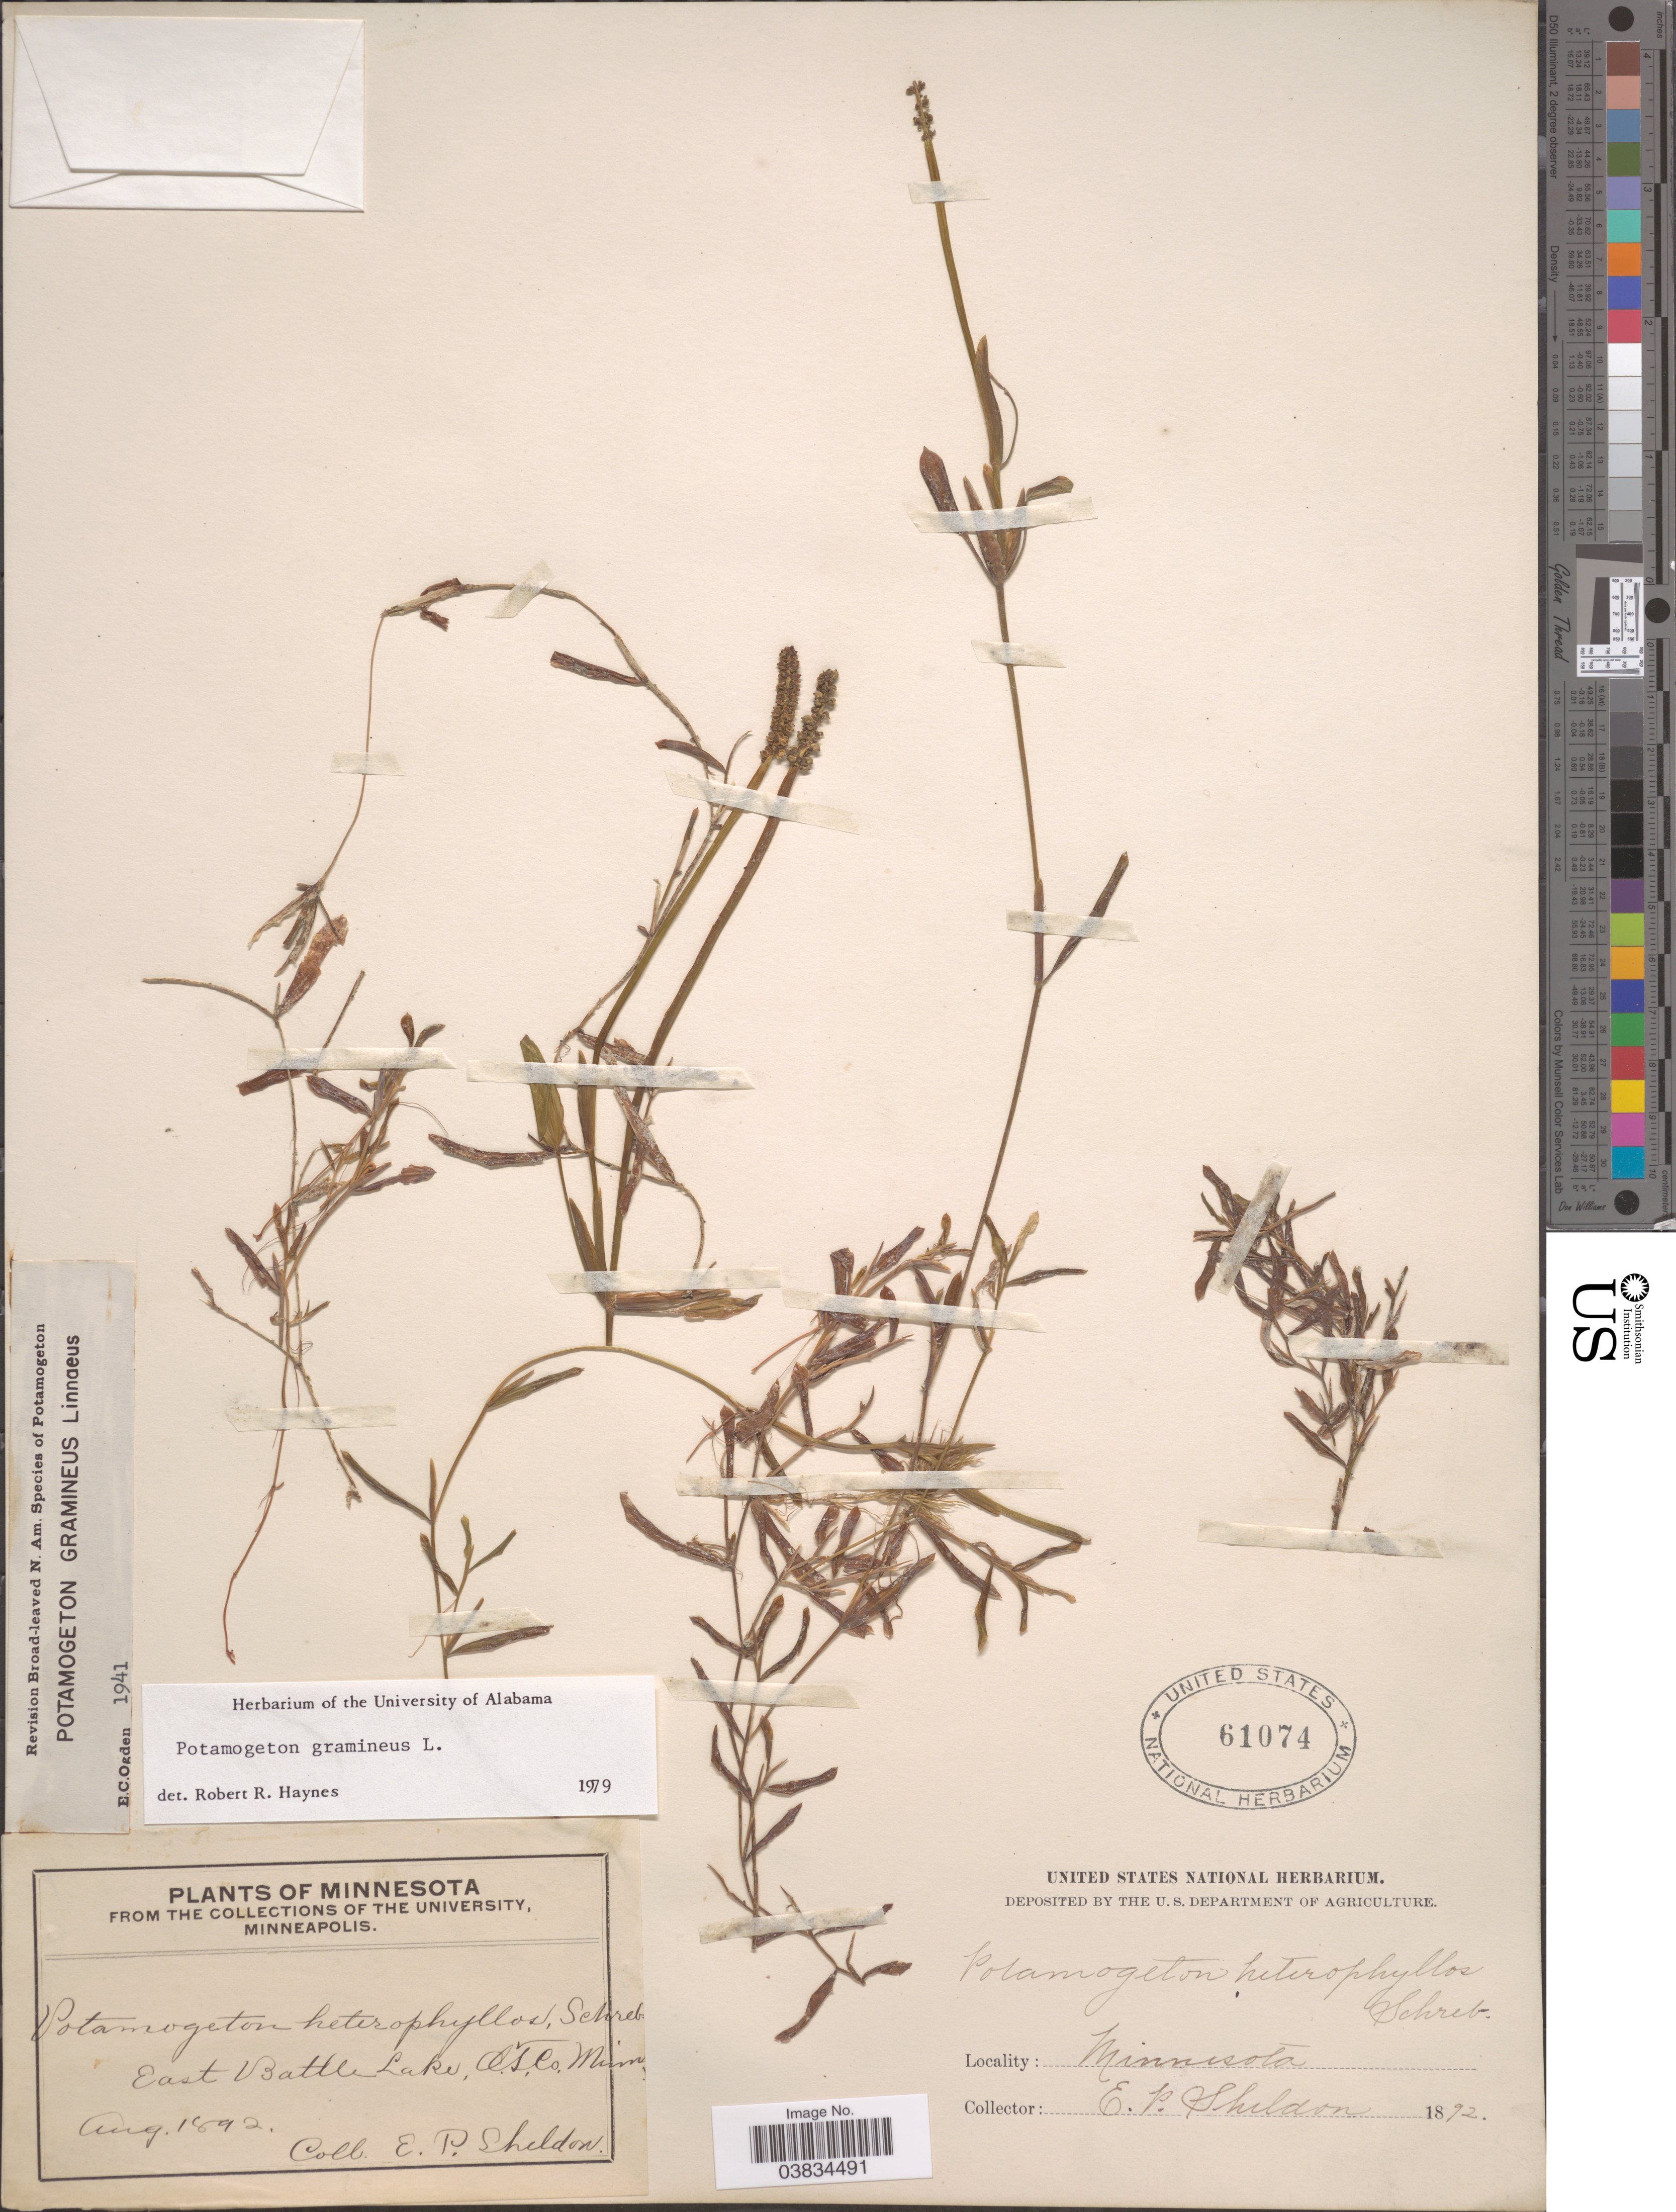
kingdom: Plantae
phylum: Tracheophyta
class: Liliopsida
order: Alismatales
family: Potamogetonaceae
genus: Potamogeton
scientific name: Potamogeton gramineus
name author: L.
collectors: E. P. Sheldon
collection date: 1892-08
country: United States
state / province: Minnesota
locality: East Battle Lake, Otter Tail Co.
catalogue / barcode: US 61074